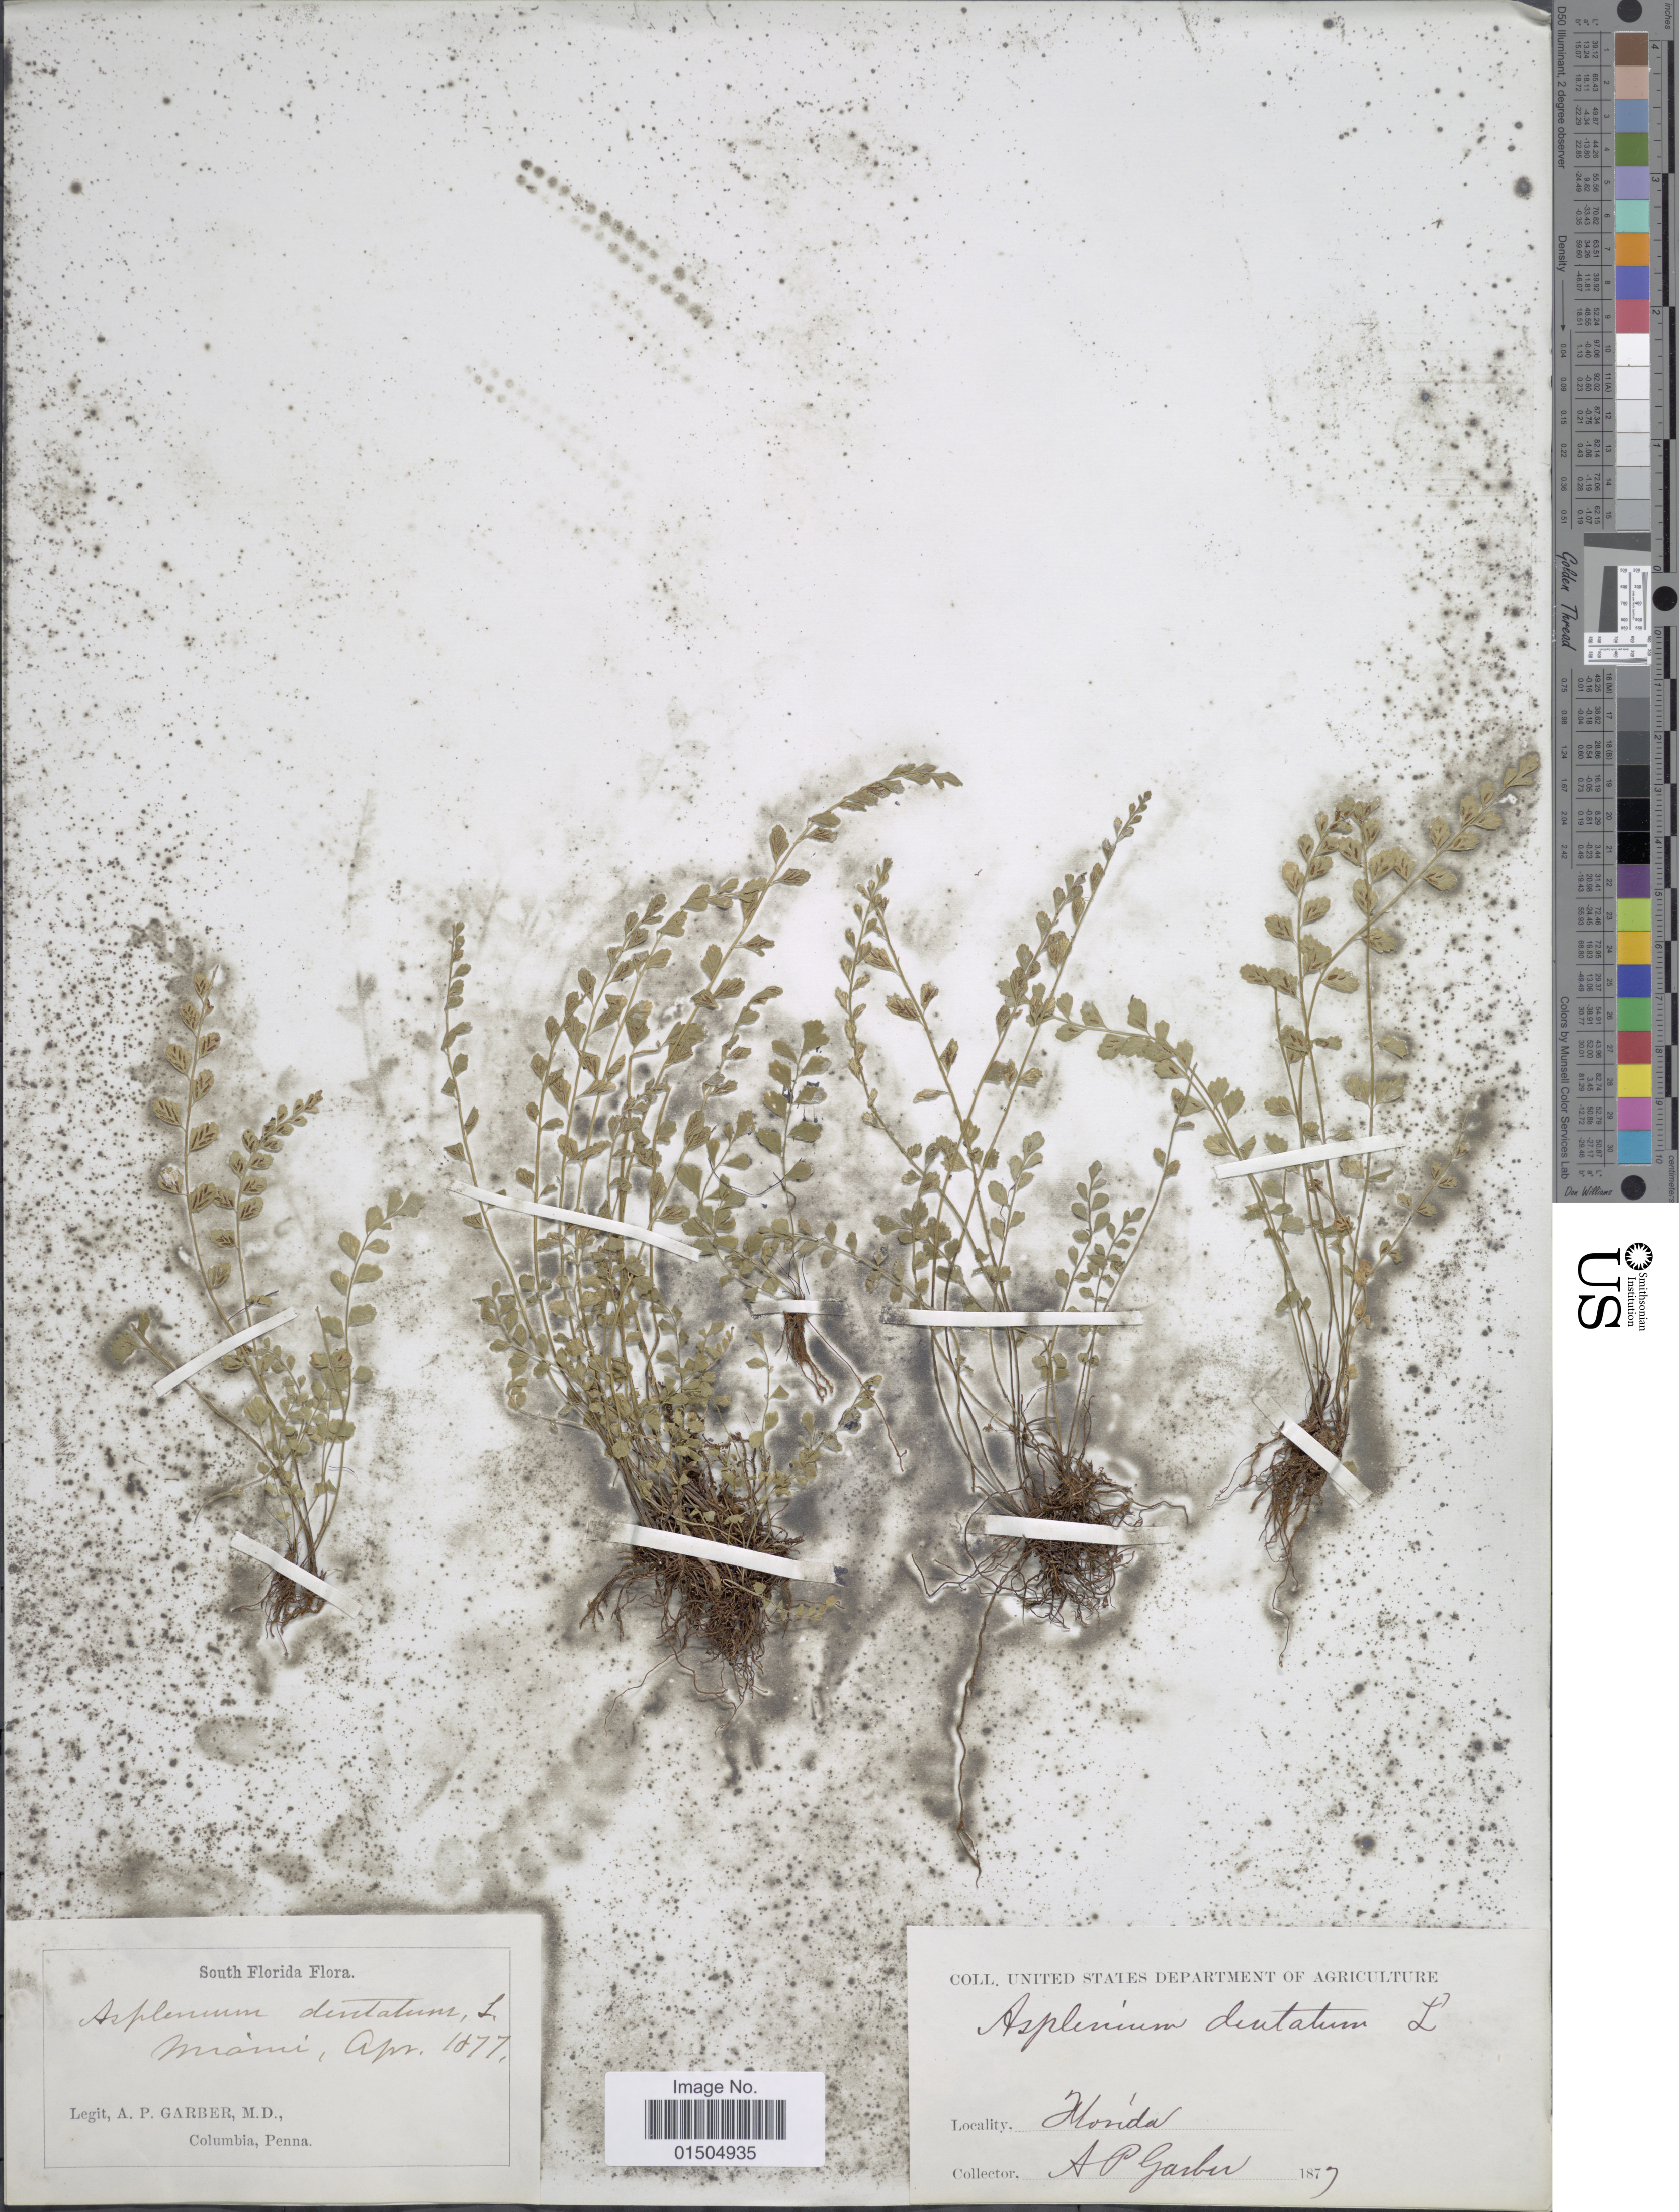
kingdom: Plantae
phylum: Tracheophyta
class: Polypodiopsida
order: Polypodiales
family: Aspleniaceae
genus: Asplenium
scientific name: Asplenium trichomanes-dentatum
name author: L.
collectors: A. P. Garber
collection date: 1877-04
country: United States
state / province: Florida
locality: South Florida. Miami.